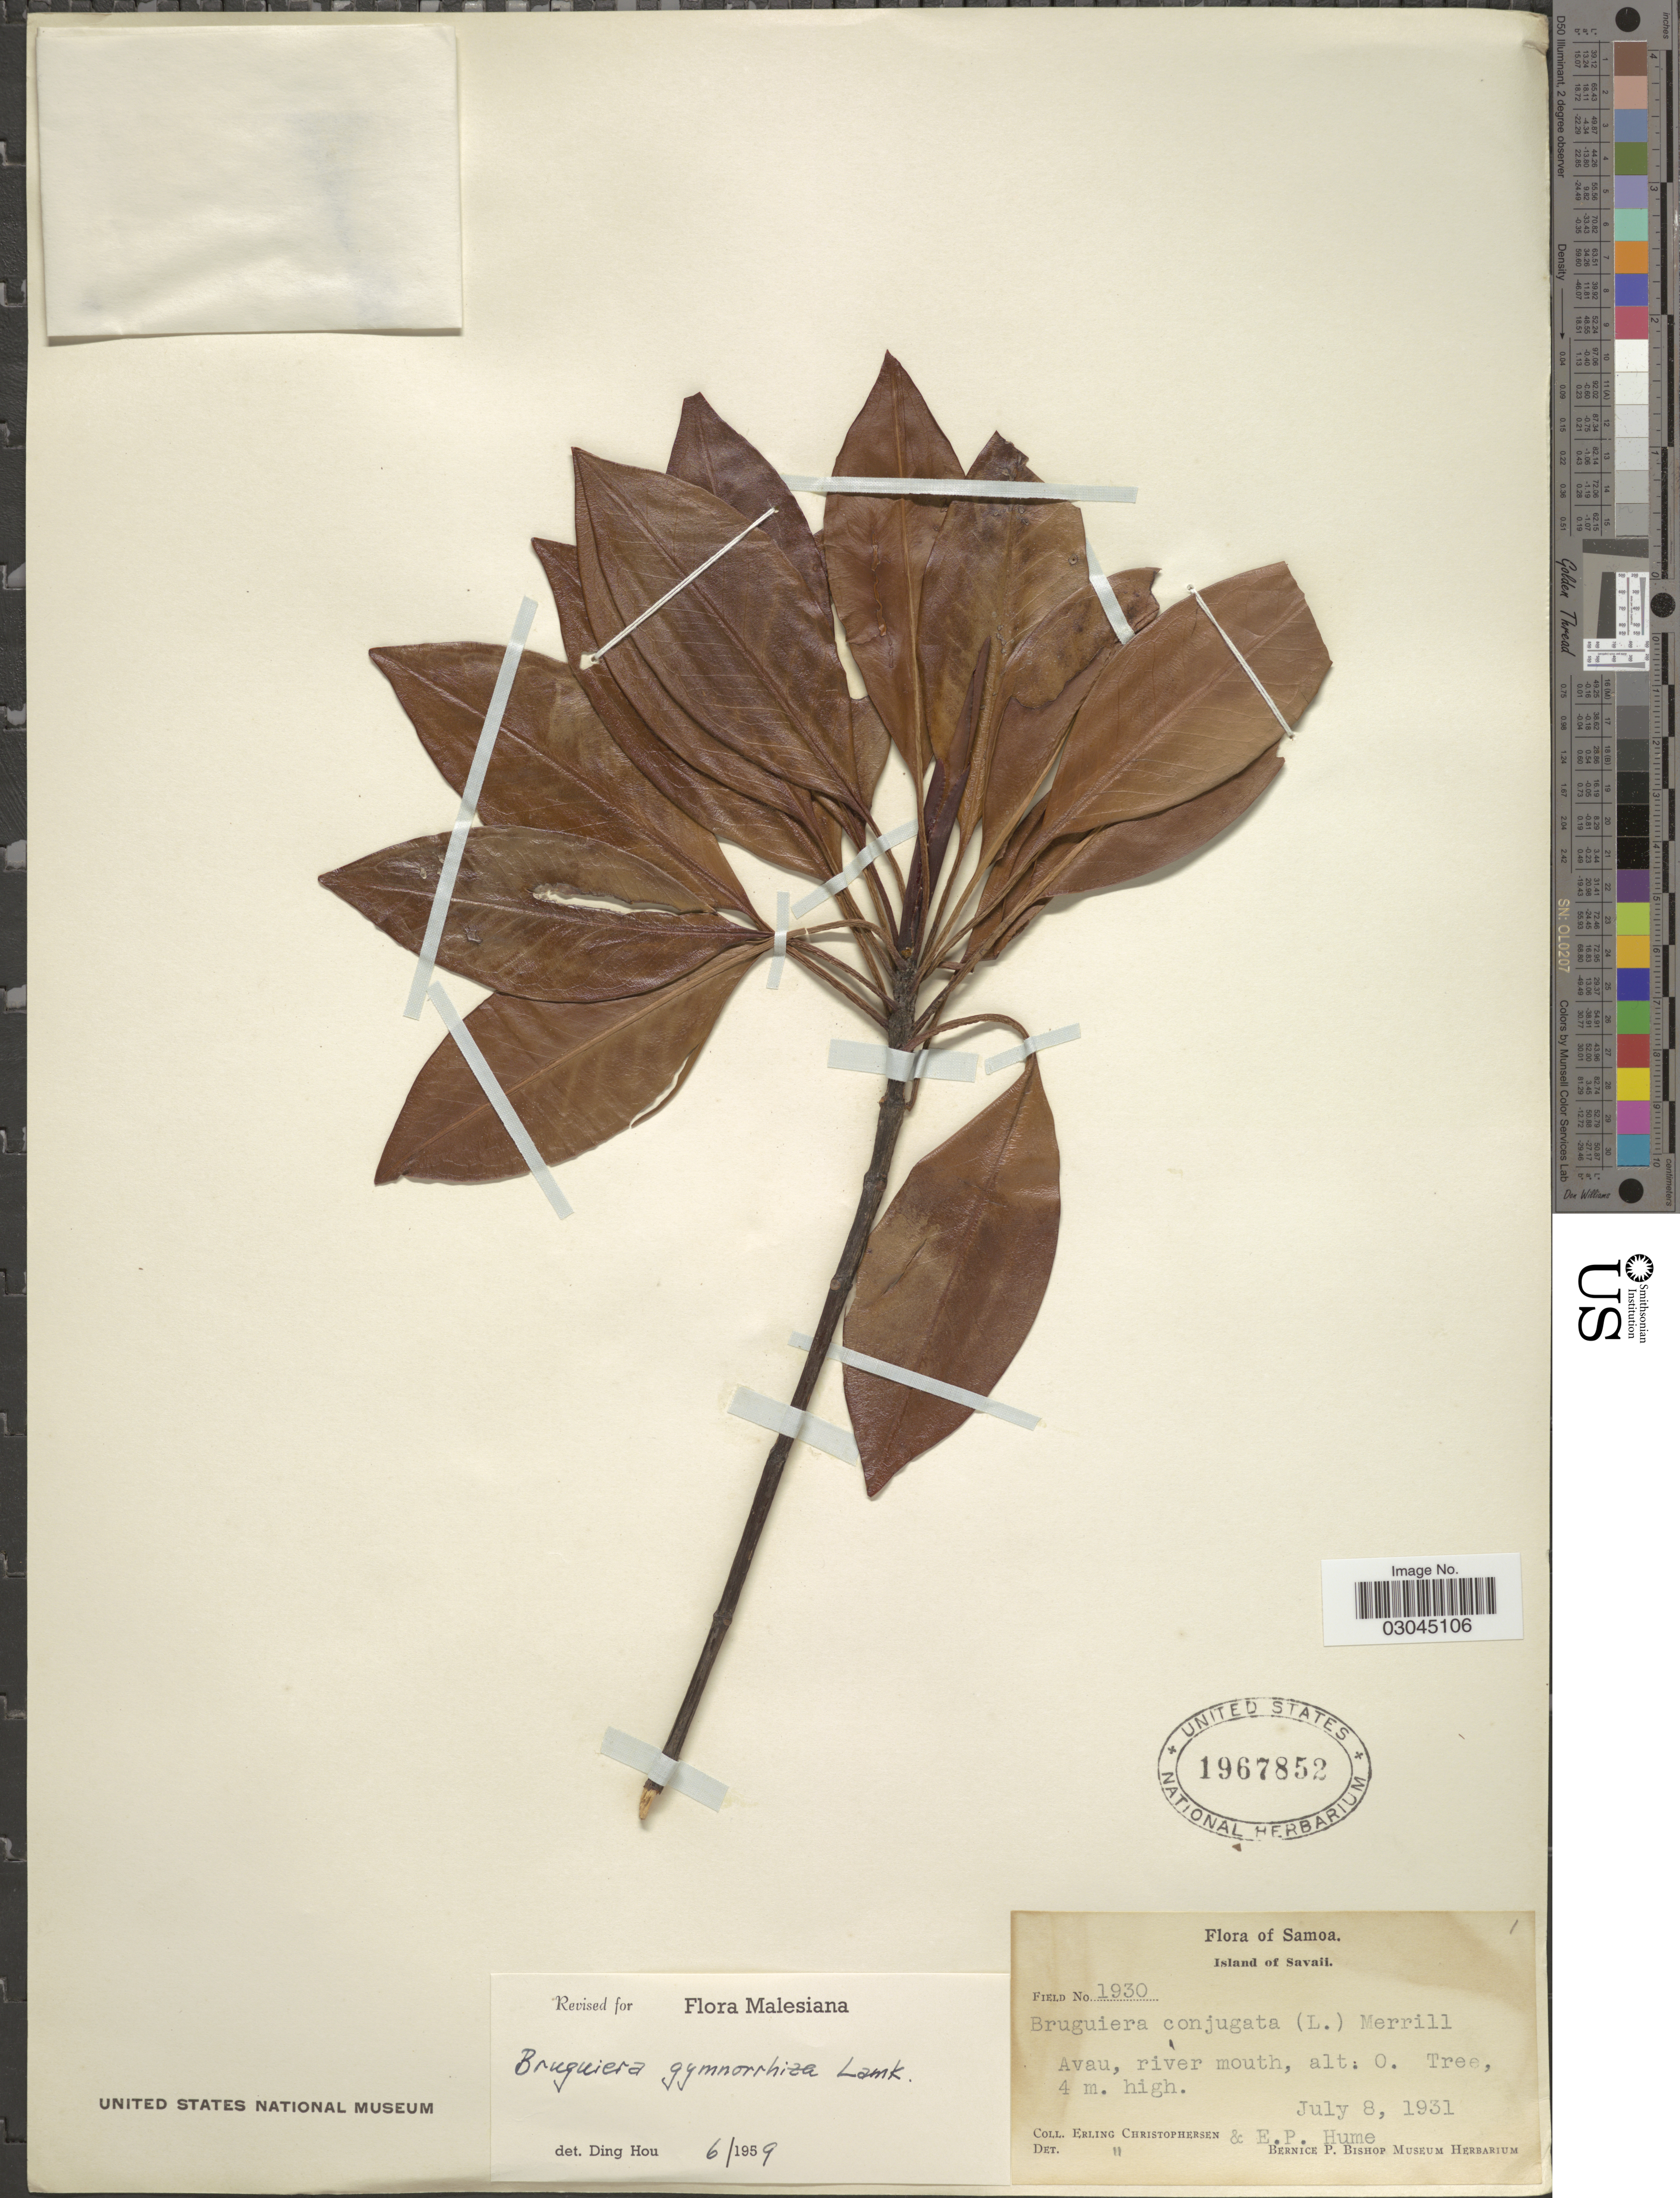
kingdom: Plantae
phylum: Tracheophyta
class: Magnoliopsida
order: Malpighiales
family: Rhizophoraceae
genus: Bruguiera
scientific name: Bruguiera gymnorhiza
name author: (L.) Savigny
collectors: E. Christophersen & E. P. Hume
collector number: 1930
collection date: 1931-07-08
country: Samoa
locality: Samoa. Island of Savaii. Avau, river mouth.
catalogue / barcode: US 1967852